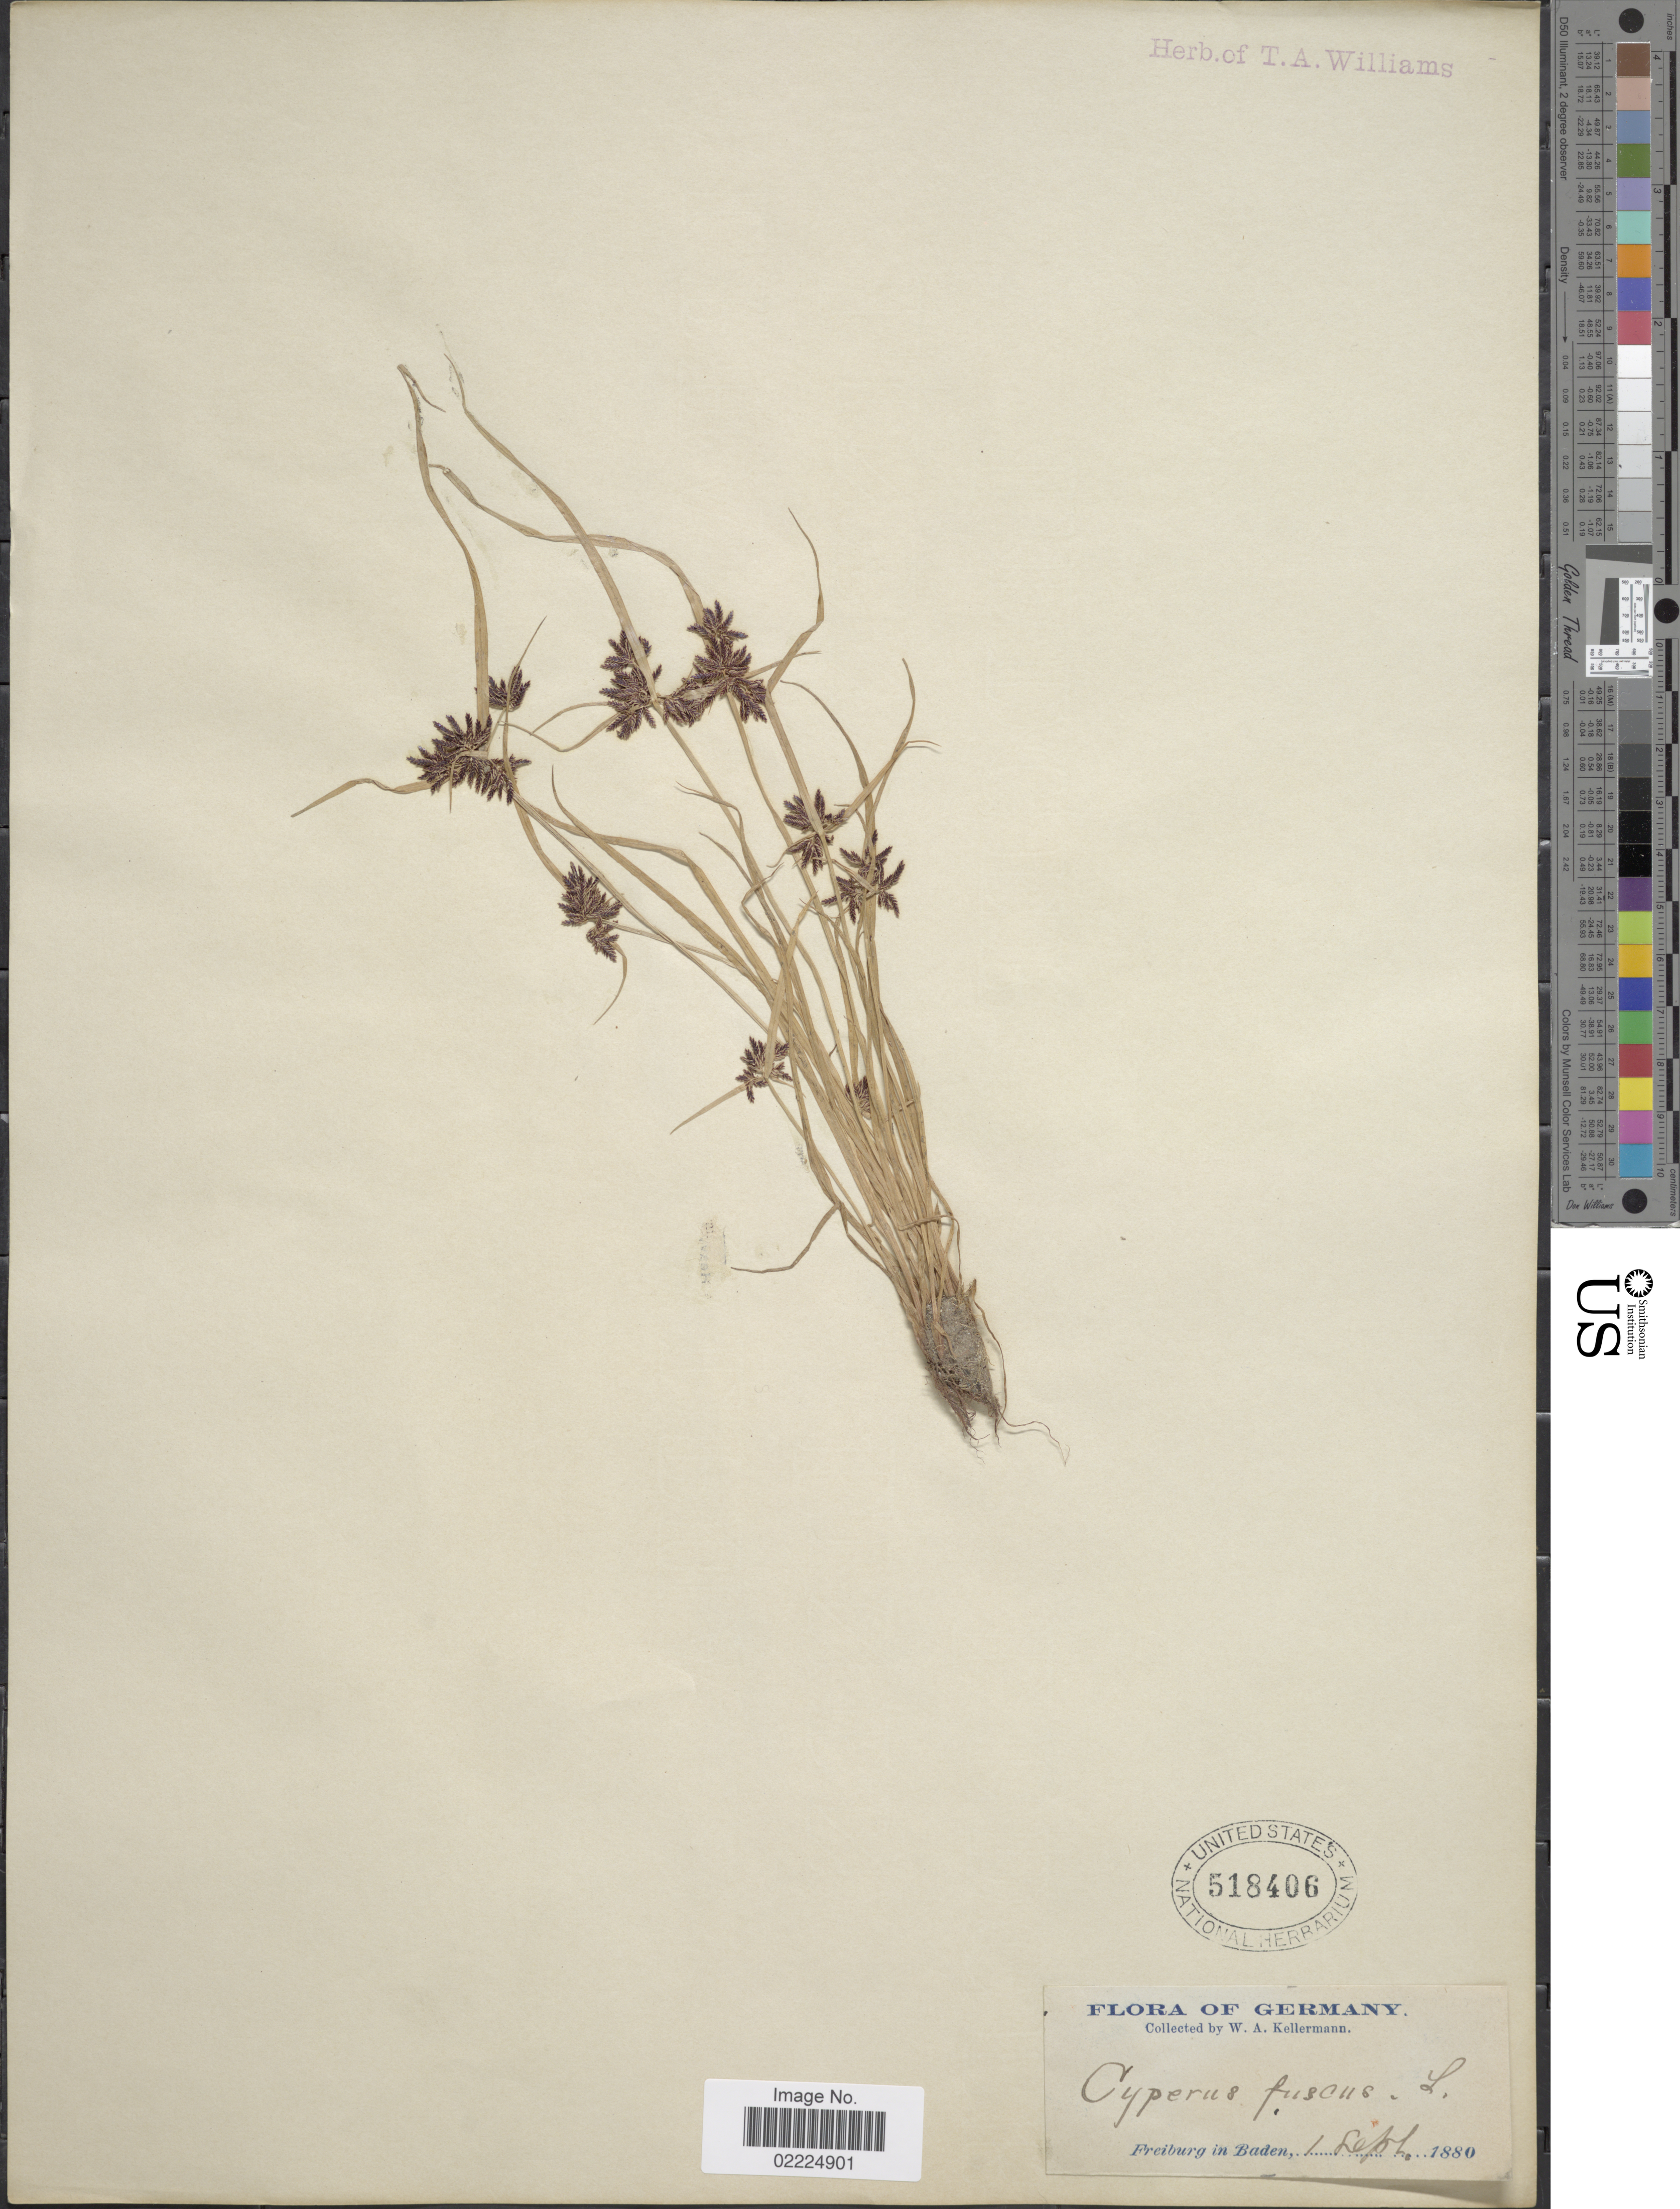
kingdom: Plantae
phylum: Tracheophyta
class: Liliopsida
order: Poales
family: Cyperaceae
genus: Cyperus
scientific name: Cyperus fuscus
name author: L.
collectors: W. A. Kellermann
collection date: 1880-09-01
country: Germany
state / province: Baden-Württemberg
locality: Germany, Freiburg in Baden.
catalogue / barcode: US 518406